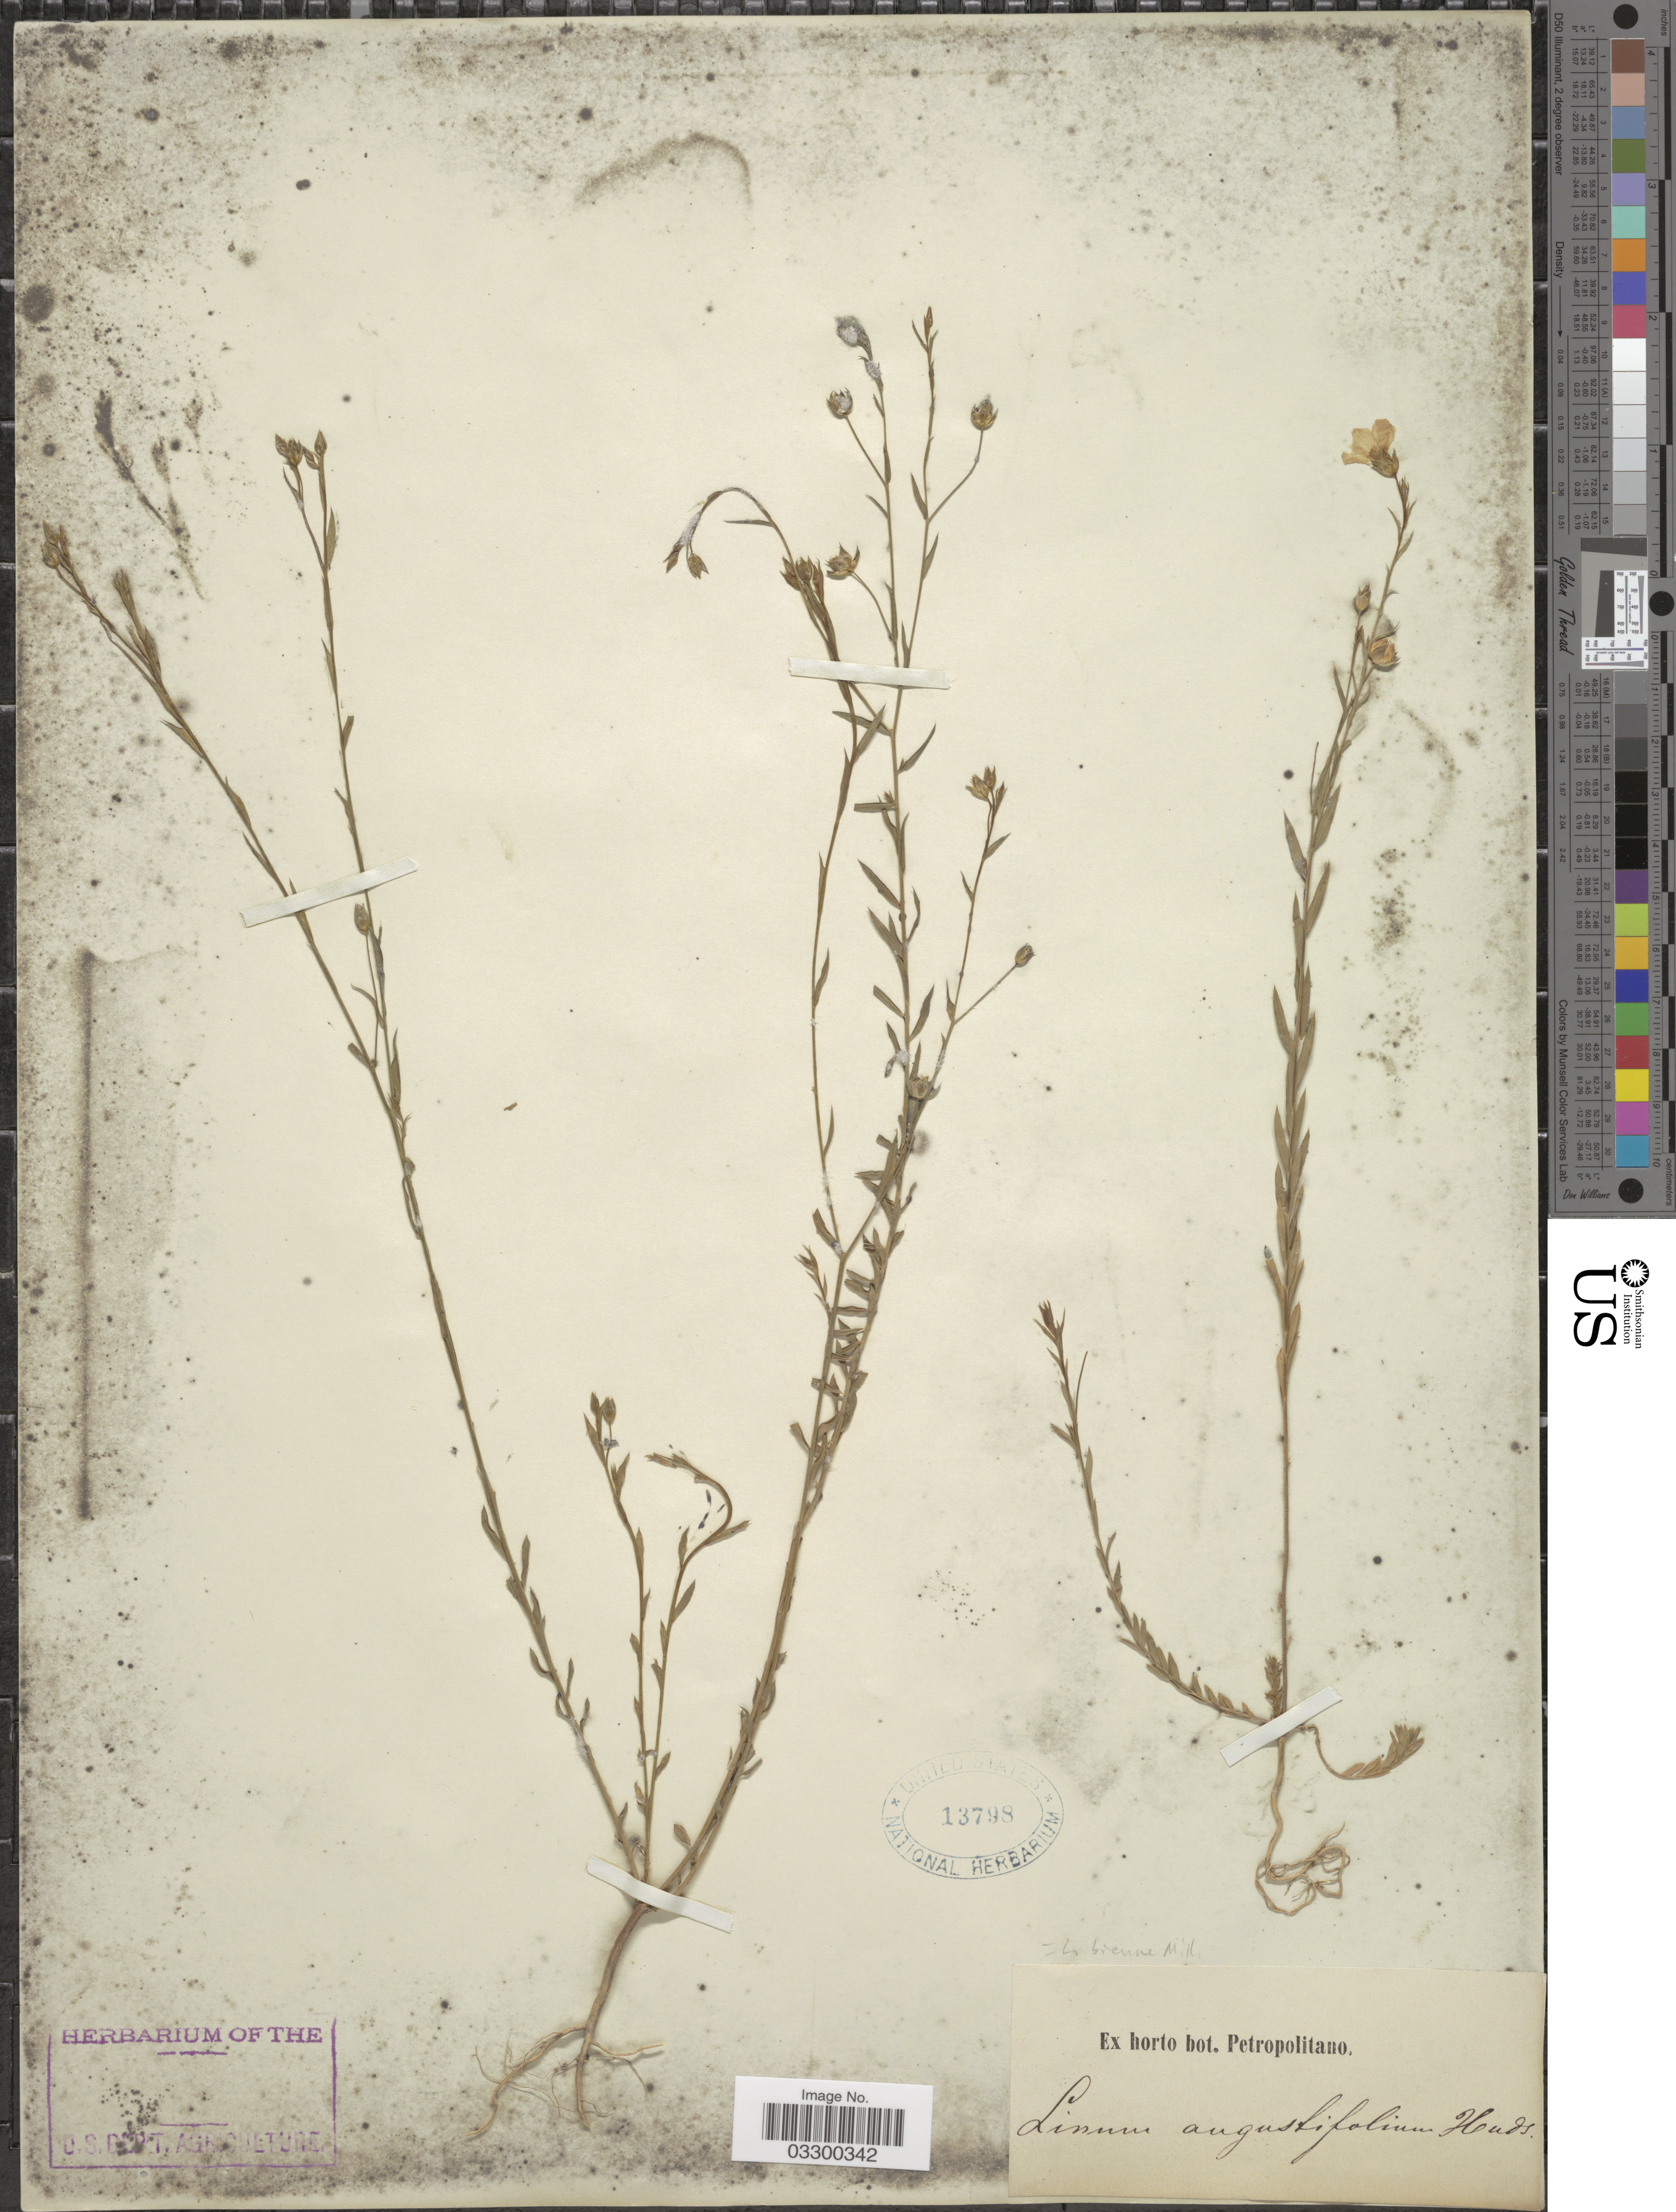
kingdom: Plantae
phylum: Tracheophyta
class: Magnoliopsida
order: Malpighiales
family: Linaceae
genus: Linum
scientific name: Linum bienne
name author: Mill.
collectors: ex Horto Bot. Petropolitano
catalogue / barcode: US 13798